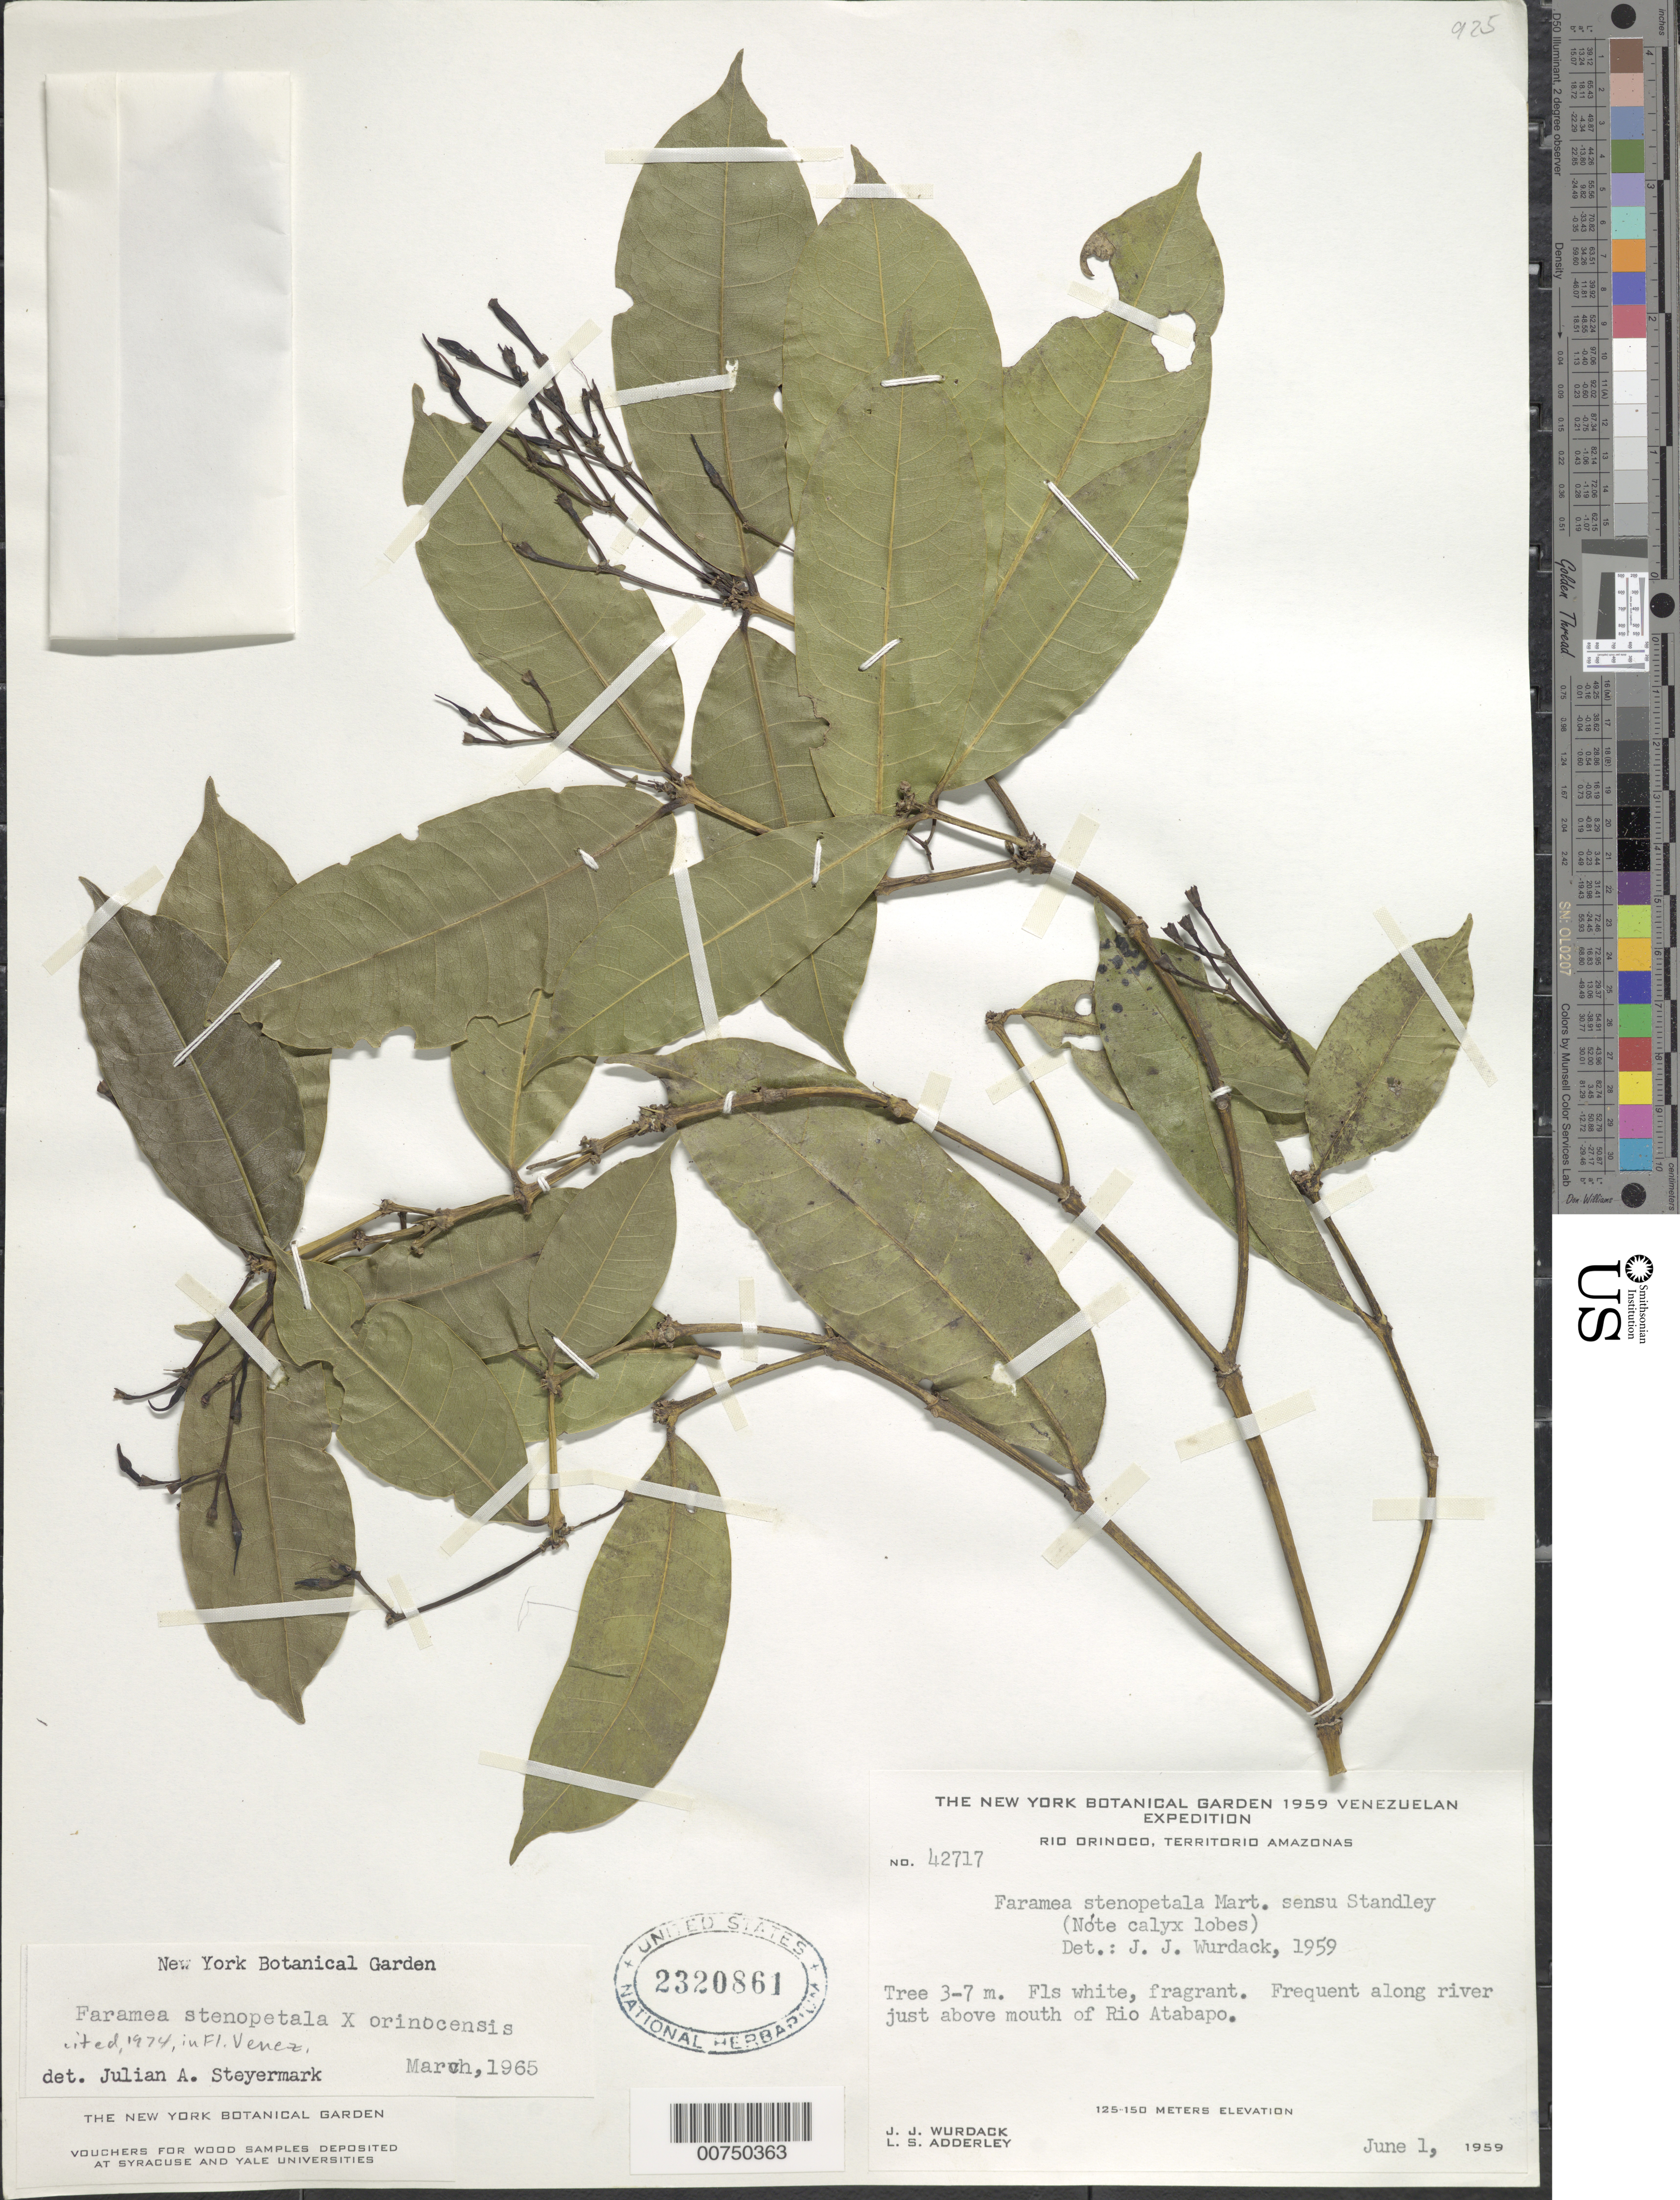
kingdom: Plantae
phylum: Tracheophyta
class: Magnoliopsida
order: Gentianales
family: Rubiaceae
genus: Faramea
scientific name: Faramea stenopetala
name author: Mart.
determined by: Steyermark, Julian A., (VEN)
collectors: J. J. Wurdack & L. S. Adderley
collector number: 42717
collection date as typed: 1-Jun-59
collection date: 1959-06-01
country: Venezuela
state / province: Amazonas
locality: Rio Orinoco, Río Atabapo, just above mouth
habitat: Along river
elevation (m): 125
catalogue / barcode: US 2320861